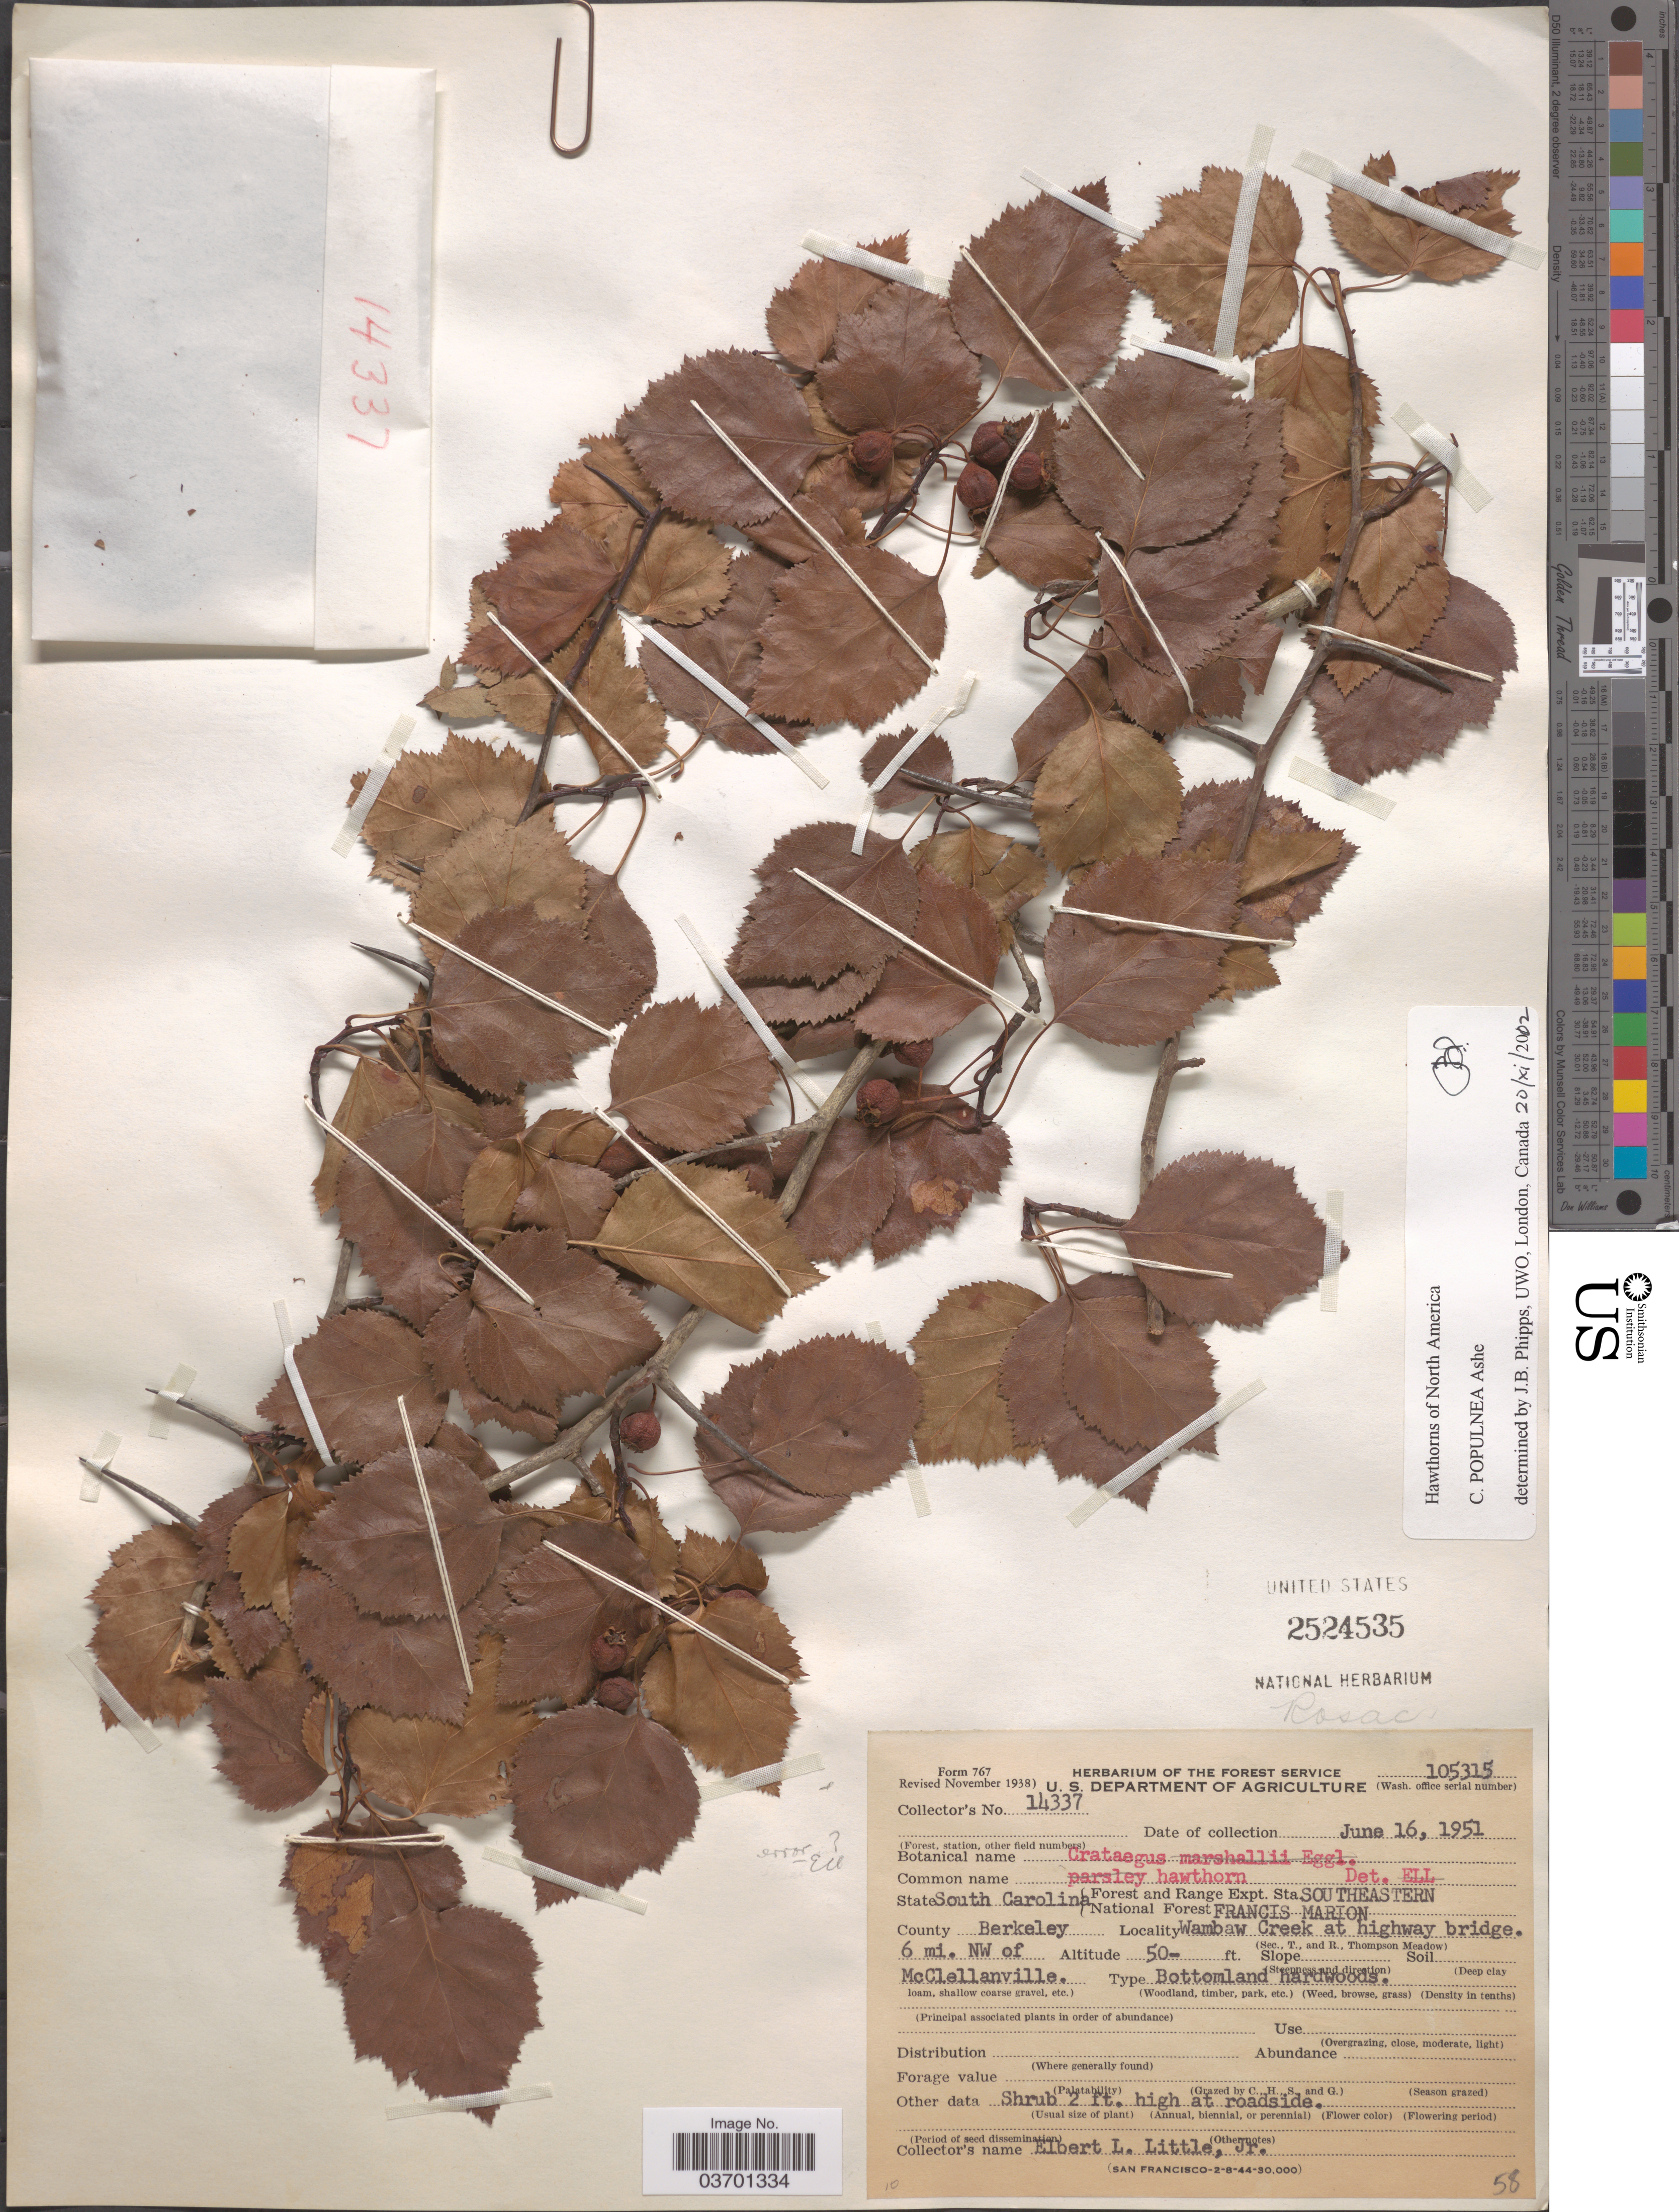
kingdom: Plantae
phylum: Tracheophyta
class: Magnoliopsida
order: Rosales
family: Rosaceae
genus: Crataegus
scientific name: Crataegus populnea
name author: Ashe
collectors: E. L. Little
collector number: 14337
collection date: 1951-06-16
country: United States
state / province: South Carolina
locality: Forest and Range Expt. Sta. Southeastern. National Forest Francis Marion. County Berkeley. Wambaw Creek at highway bridge. 6 mi. NW of McClellanville.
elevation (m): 15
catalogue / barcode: US 2524535